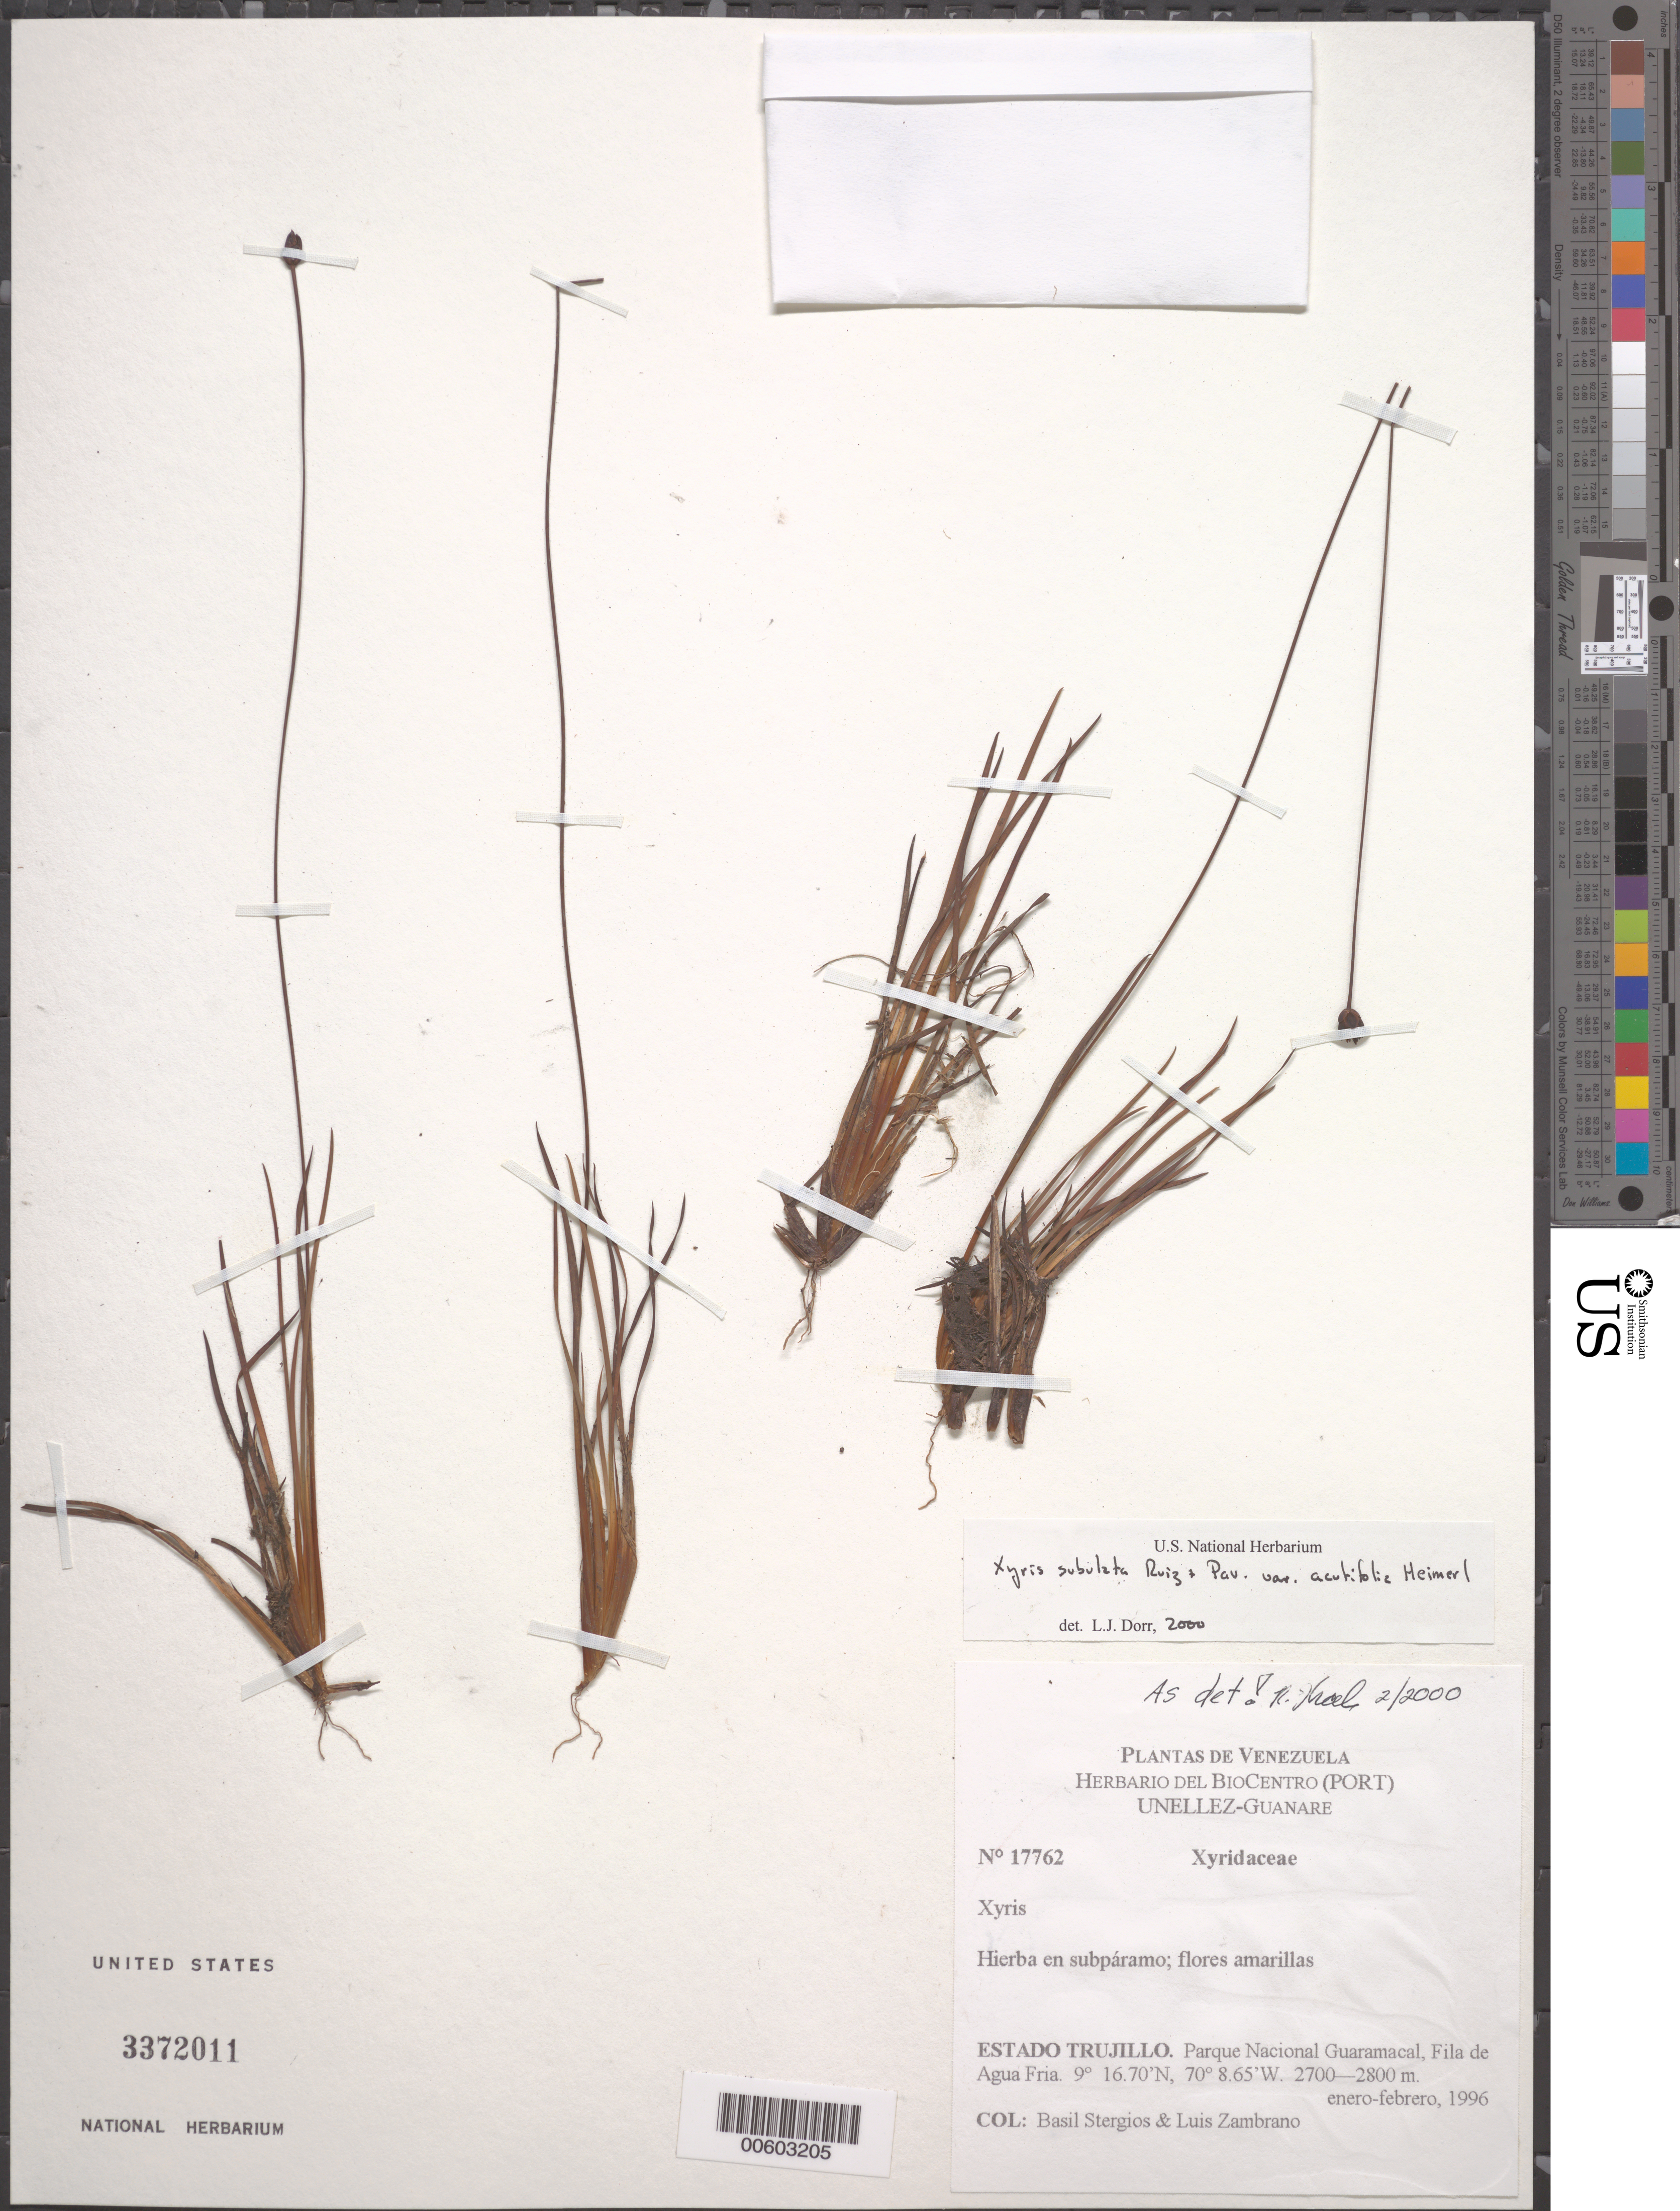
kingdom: Plantae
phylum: Tracheophyta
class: Liliopsida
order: Poales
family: Xyridaceae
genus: Xyris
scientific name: Xyris subulata var. acutifolia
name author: Ruiz & Pav.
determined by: Dorr, L. J., (BOT), Smithsonian Institution - National Museum of Natural History (UNITED STATES)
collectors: B. G. Stergios & L. Zambrano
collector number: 17762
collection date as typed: Jan 1996 to -- Feb 1996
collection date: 1996-01/1996-02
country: Venezuela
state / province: Trujillo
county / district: Boconó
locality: Parque Nacional Guaramacal, Fila de Agua Fria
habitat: Subpáramo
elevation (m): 2700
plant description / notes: BRIT, PORT, US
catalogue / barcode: US 3372011